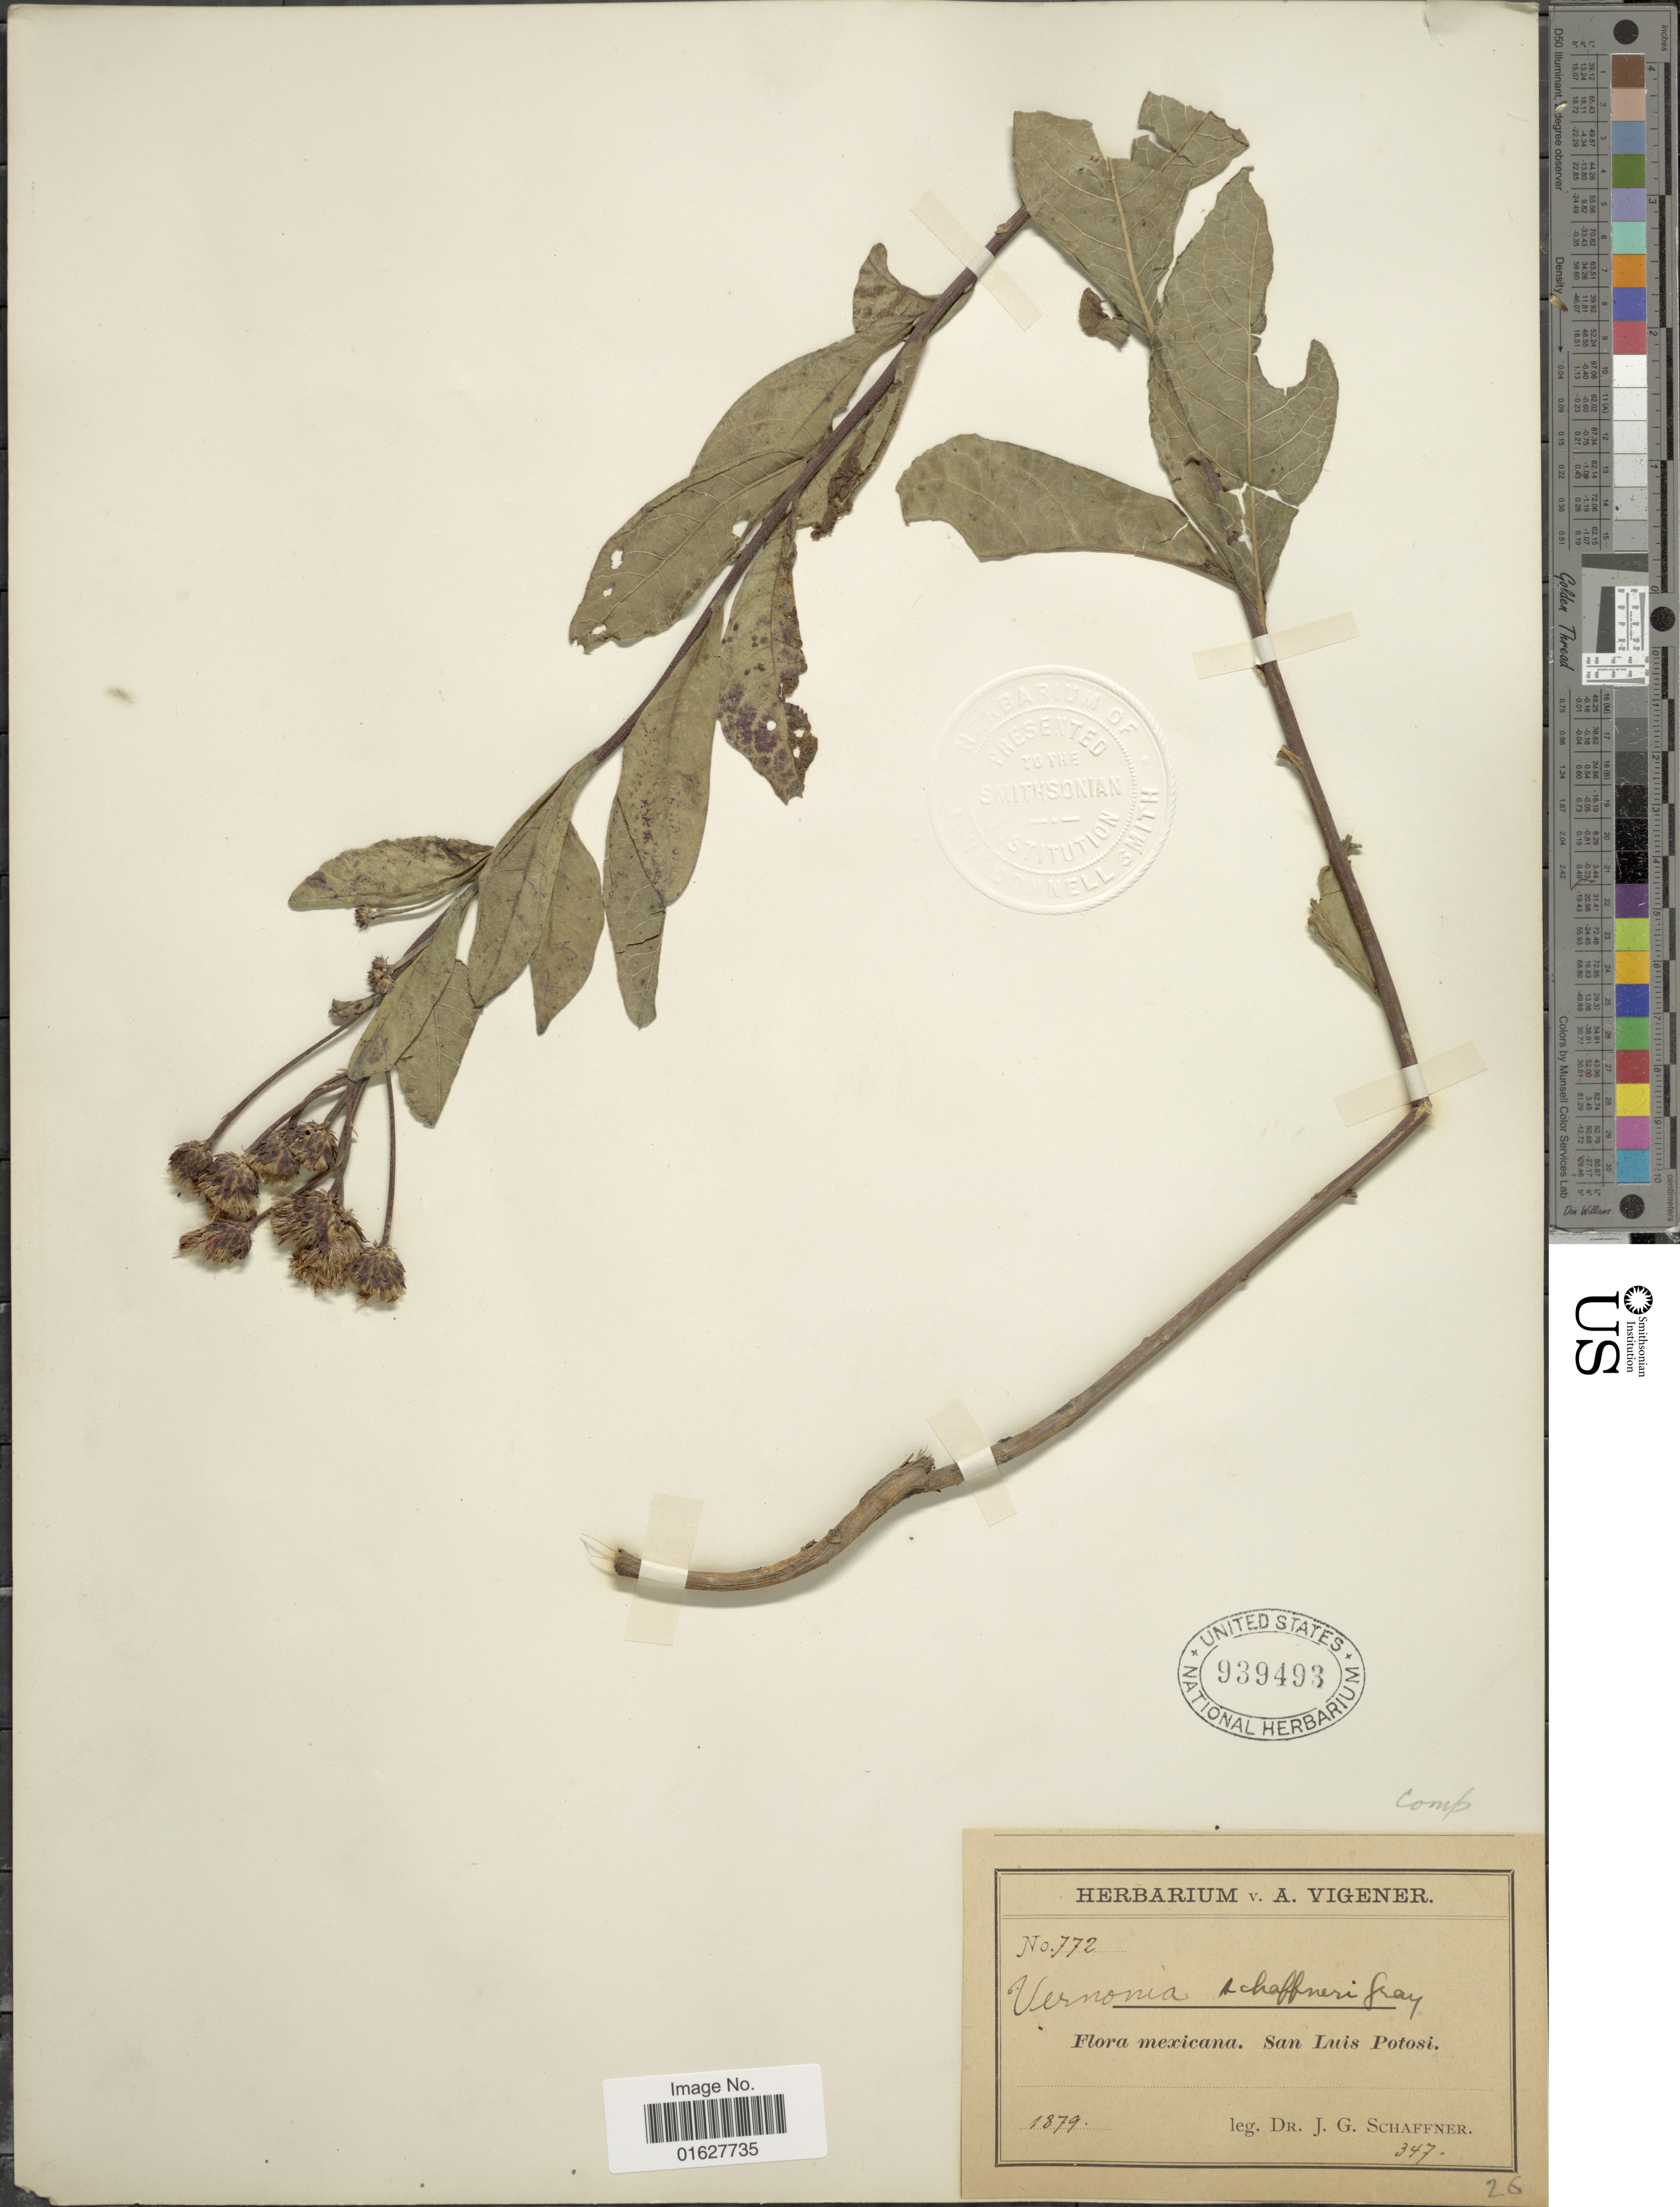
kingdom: Plantae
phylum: Tracheophyta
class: Magnoliopsida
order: Asterales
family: Asteraceae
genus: Vernonia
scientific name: Vernonia greggii subsp. schaffneri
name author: (A. Gray) G. C. Chapman & S.B. Jones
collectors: J. G. Schaffner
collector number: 772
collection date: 1879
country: Mexico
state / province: San Luis Potosí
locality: Mexicana. San Luis Potosí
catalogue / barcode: US 939493